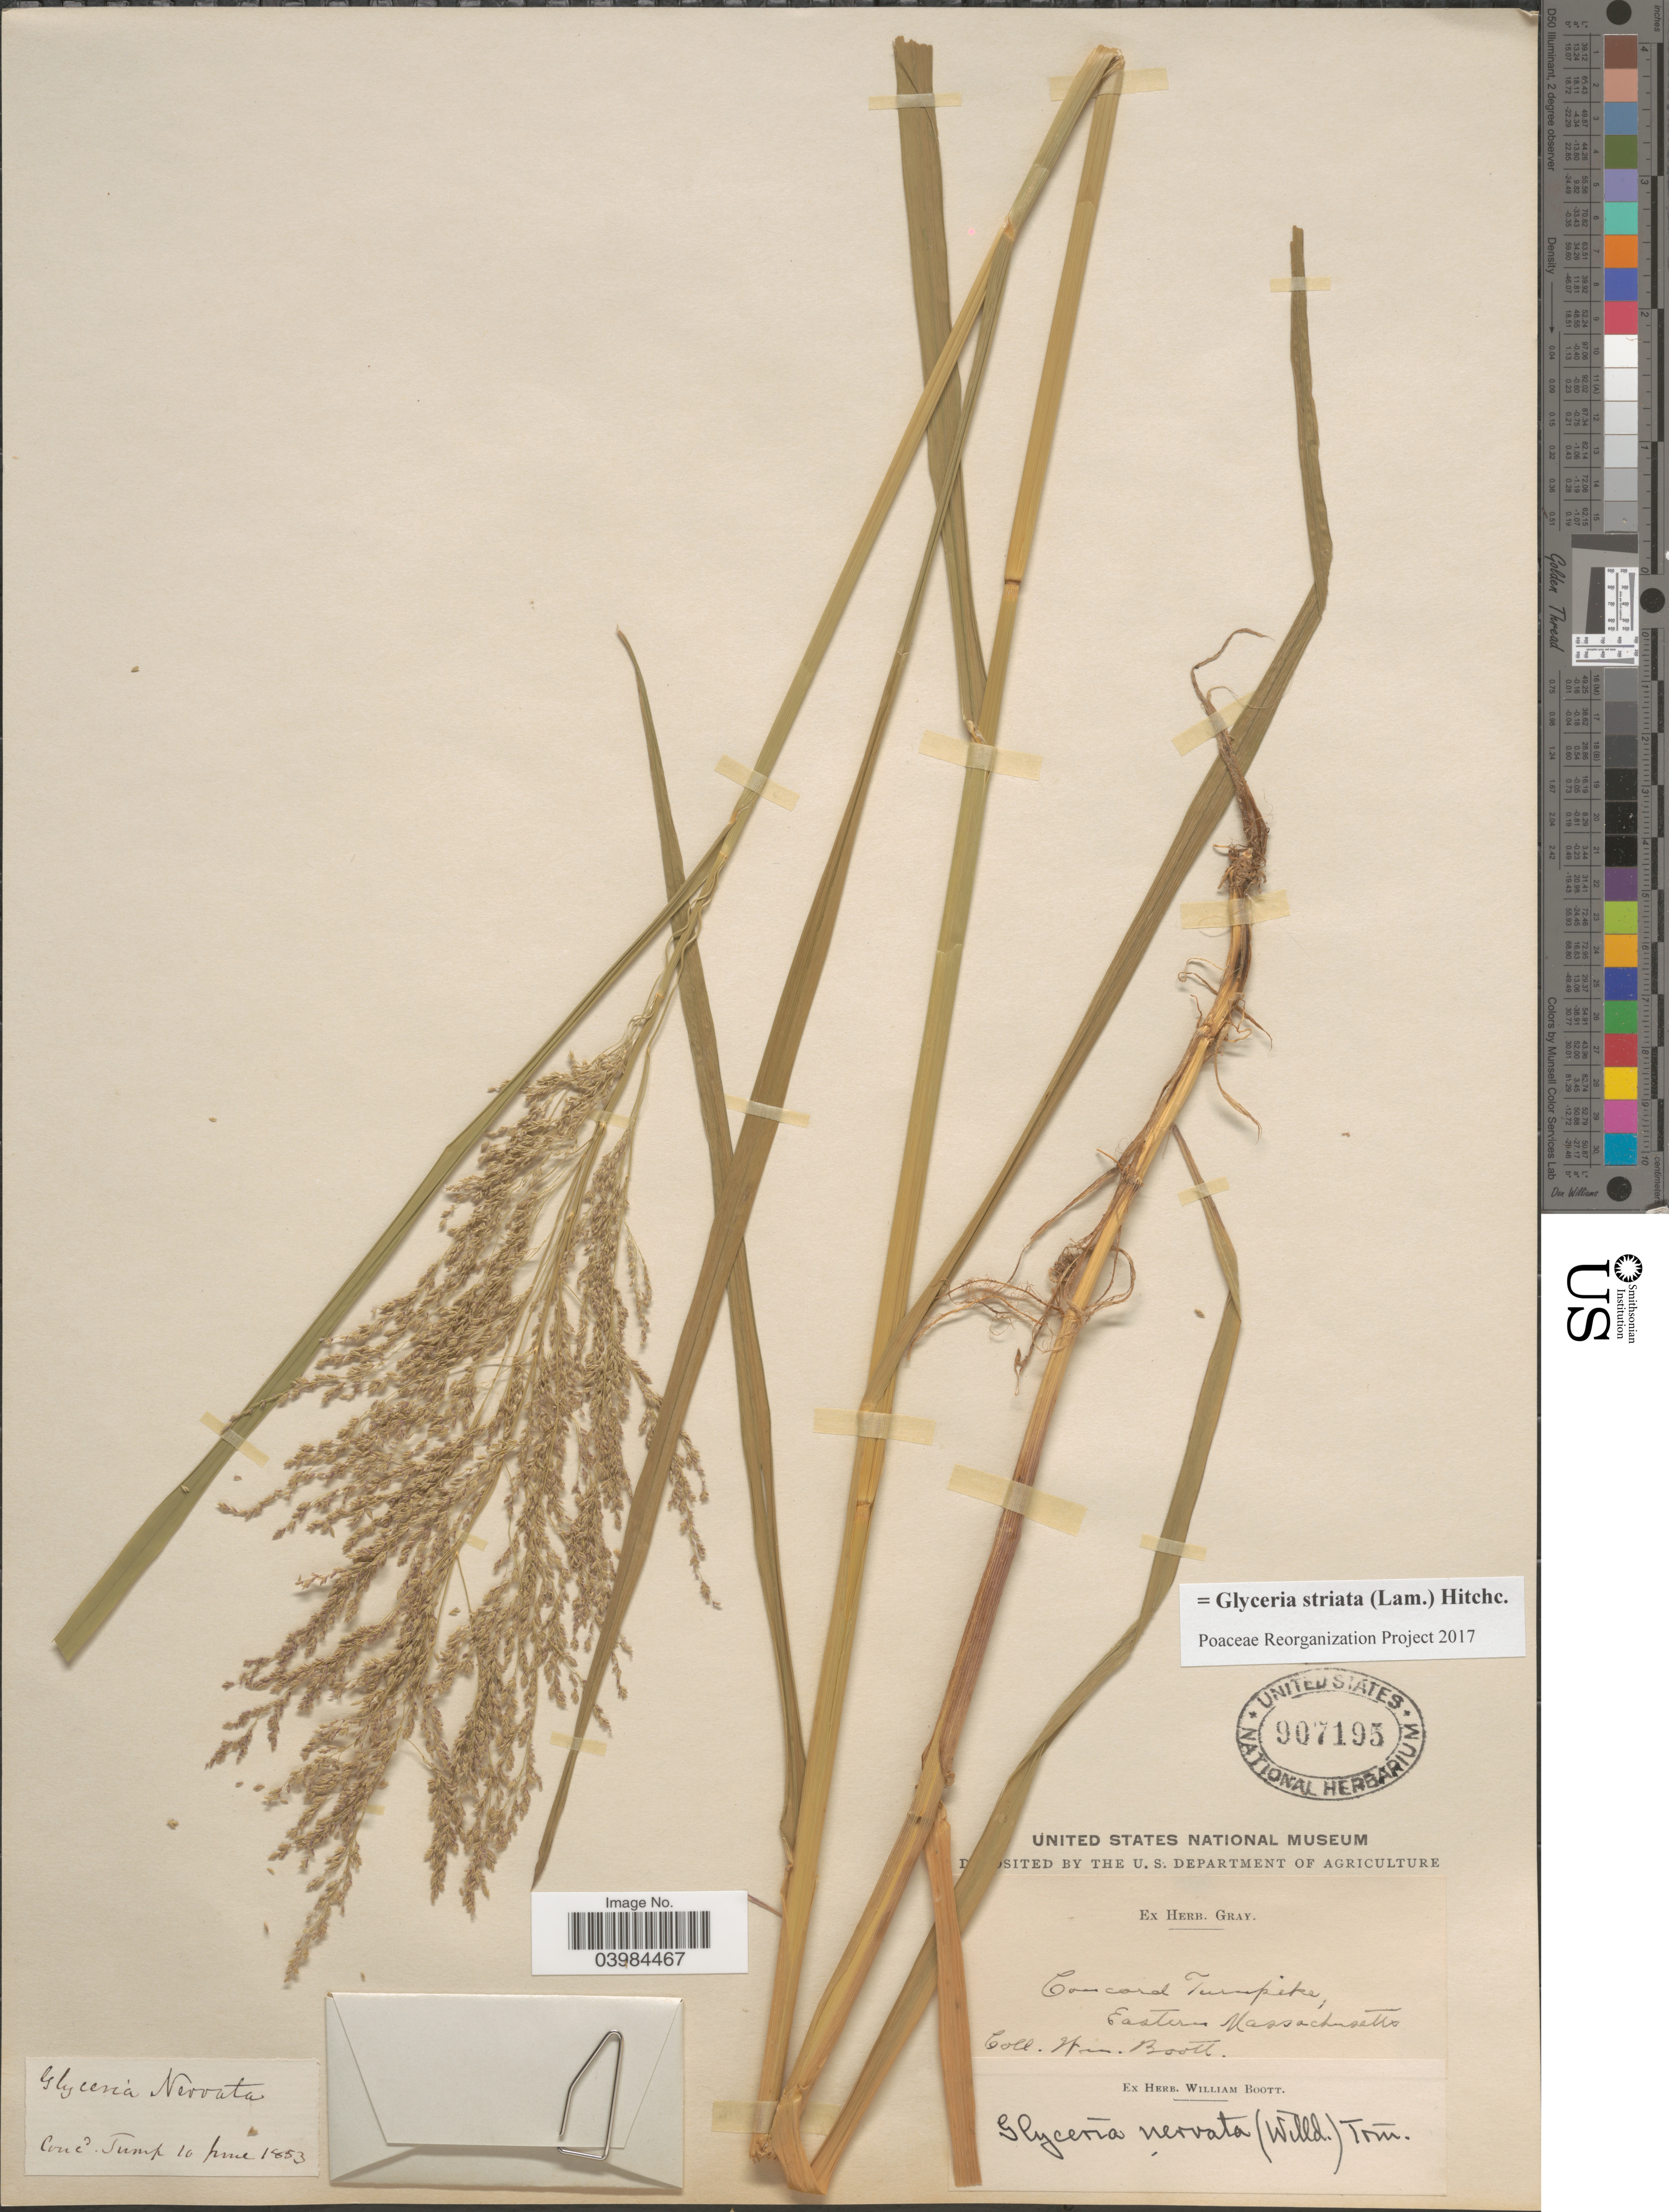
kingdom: Plantae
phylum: Tracheophyta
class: Liliopsida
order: Poales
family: Poaceae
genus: Glyceria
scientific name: Glyceria striata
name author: (Lam.) Hitchc.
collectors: W. Boott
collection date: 1853-06-10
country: United States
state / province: Massachusetts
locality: Concord Turnpike. Eastern Massachusetts.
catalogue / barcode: US 907195